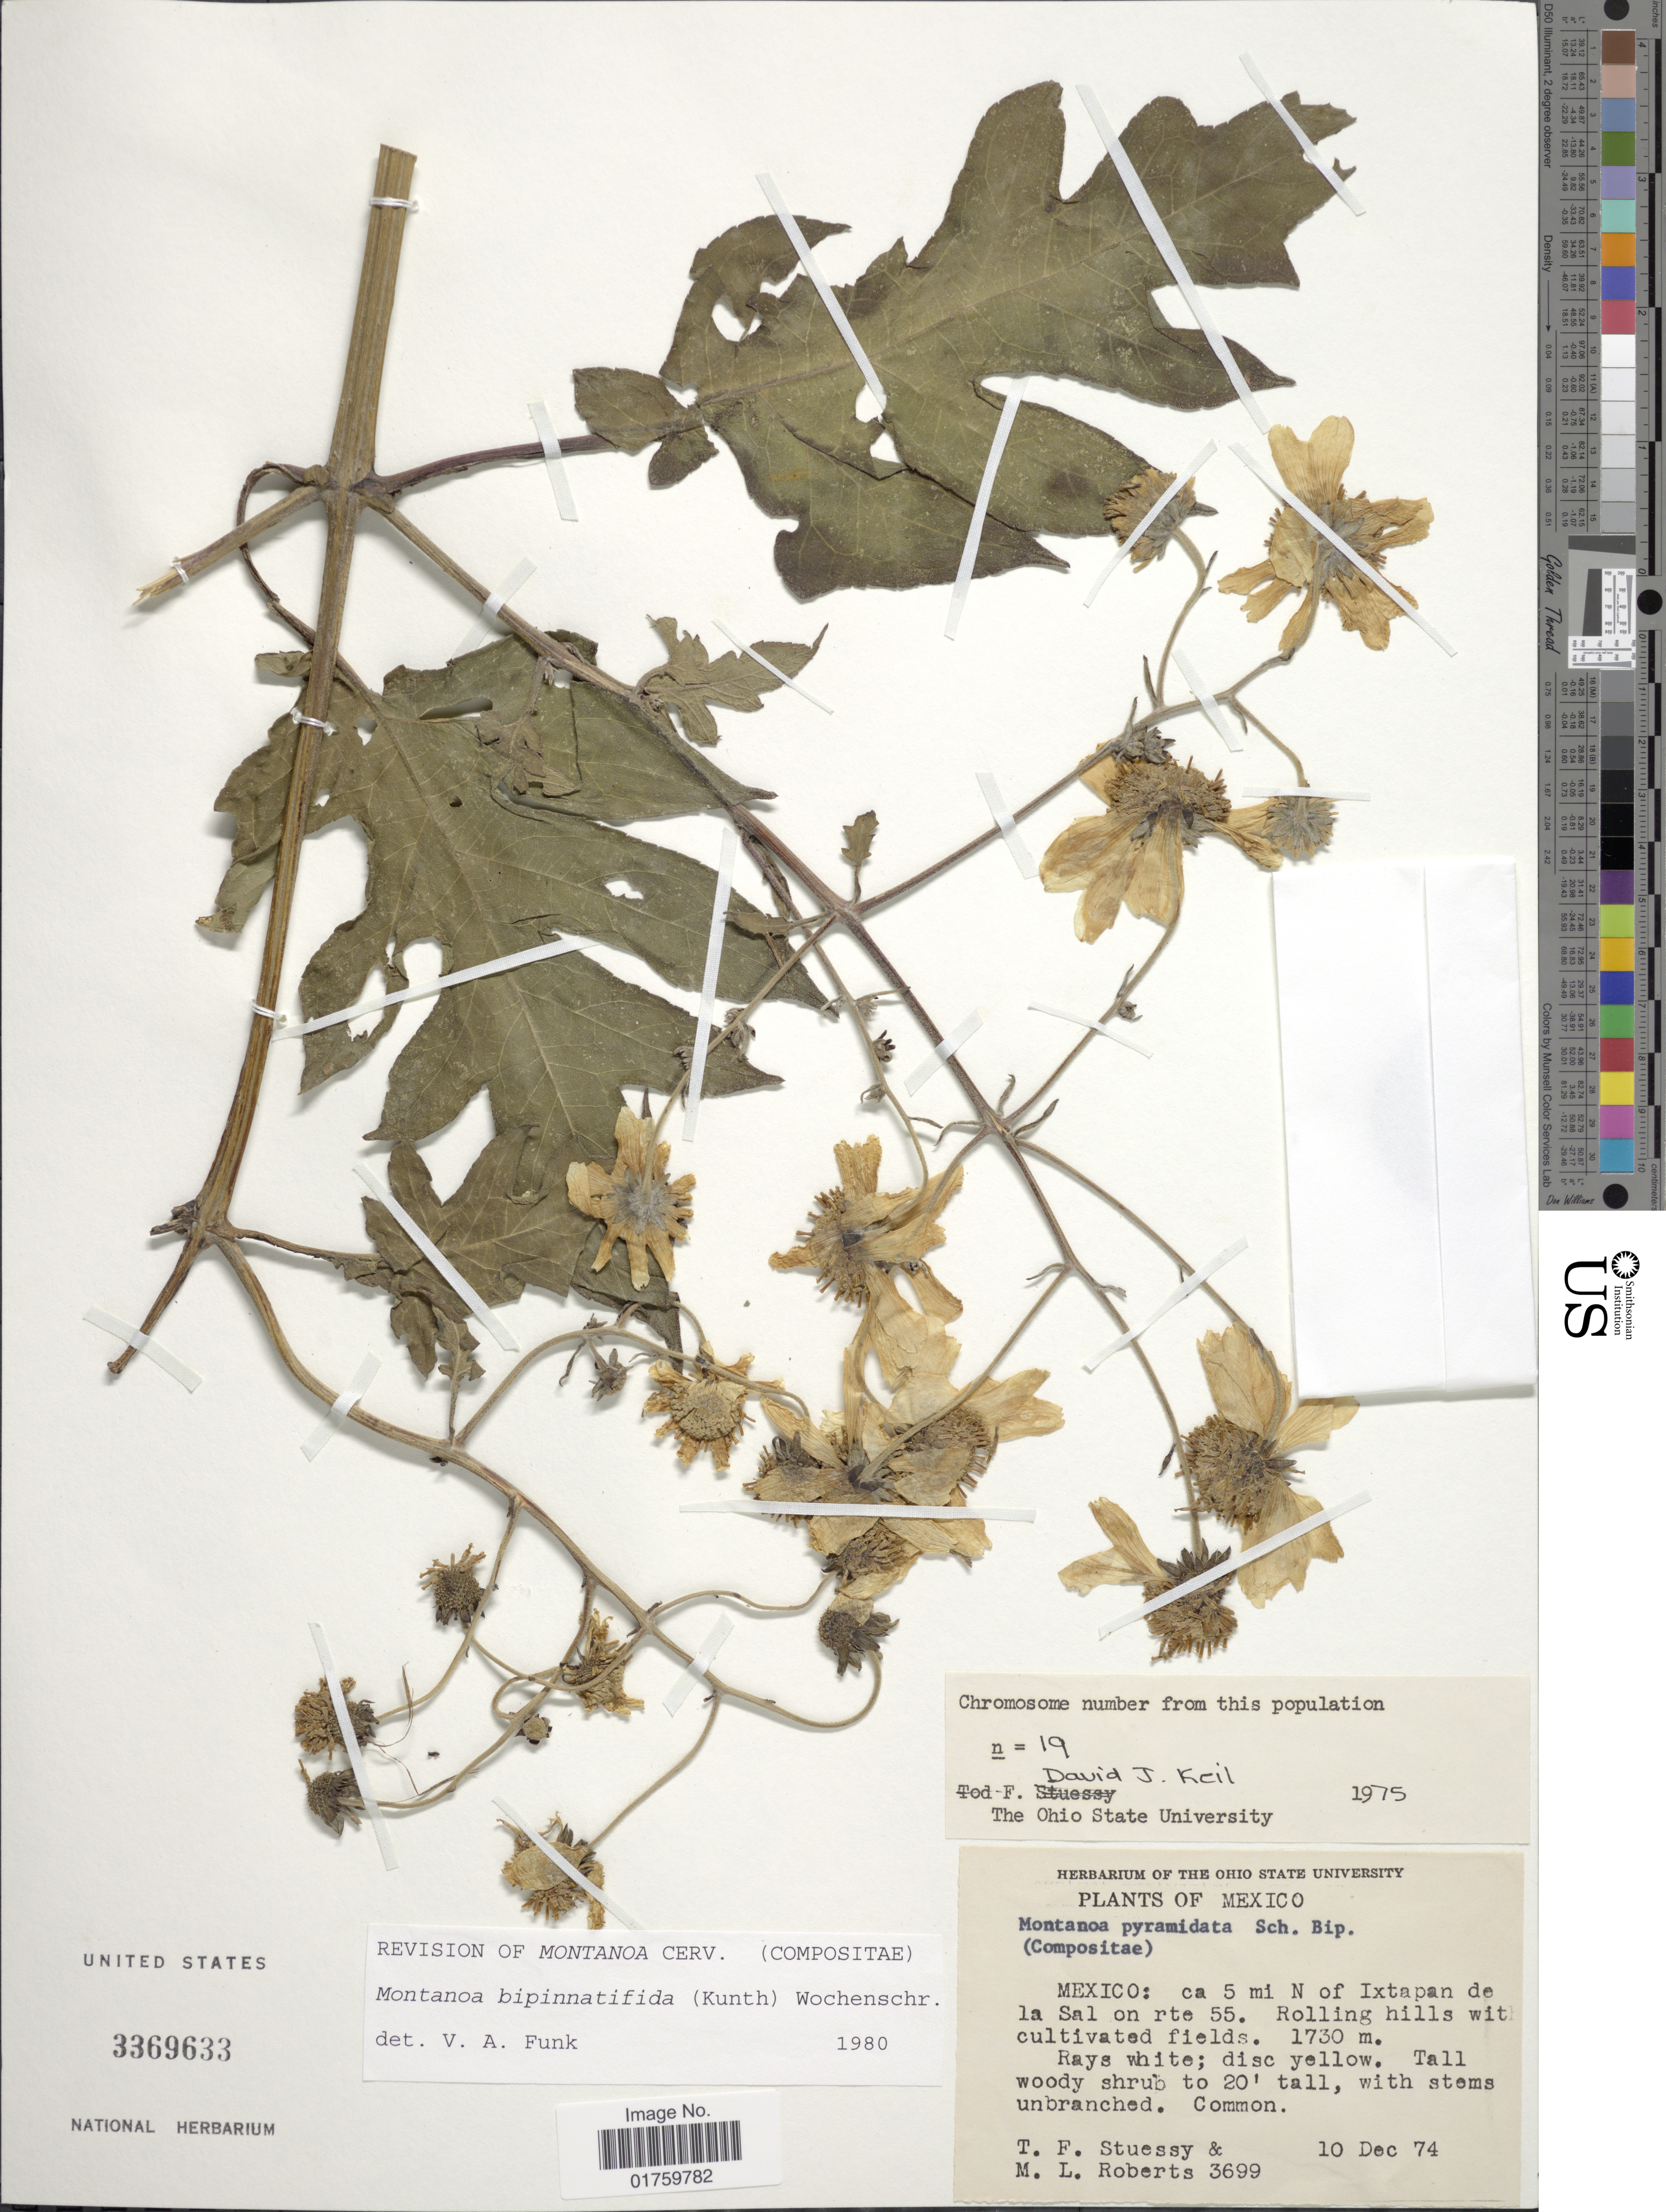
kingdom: Plantae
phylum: Tracheophyta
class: Magnoliopsida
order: Asterales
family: Asteraceae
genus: Montanoa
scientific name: Montanoa bipinnatifida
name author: (Kunth) C. Koch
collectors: T. Stuessy & M. Roberts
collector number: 3699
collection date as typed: Transcribed d/m/y: 10/12/74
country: Mexico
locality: Ca 5 mi N of Ixtapan de la Sal on rte 55, rolling hills with cultivated fields.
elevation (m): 1730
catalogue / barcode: US 3369633